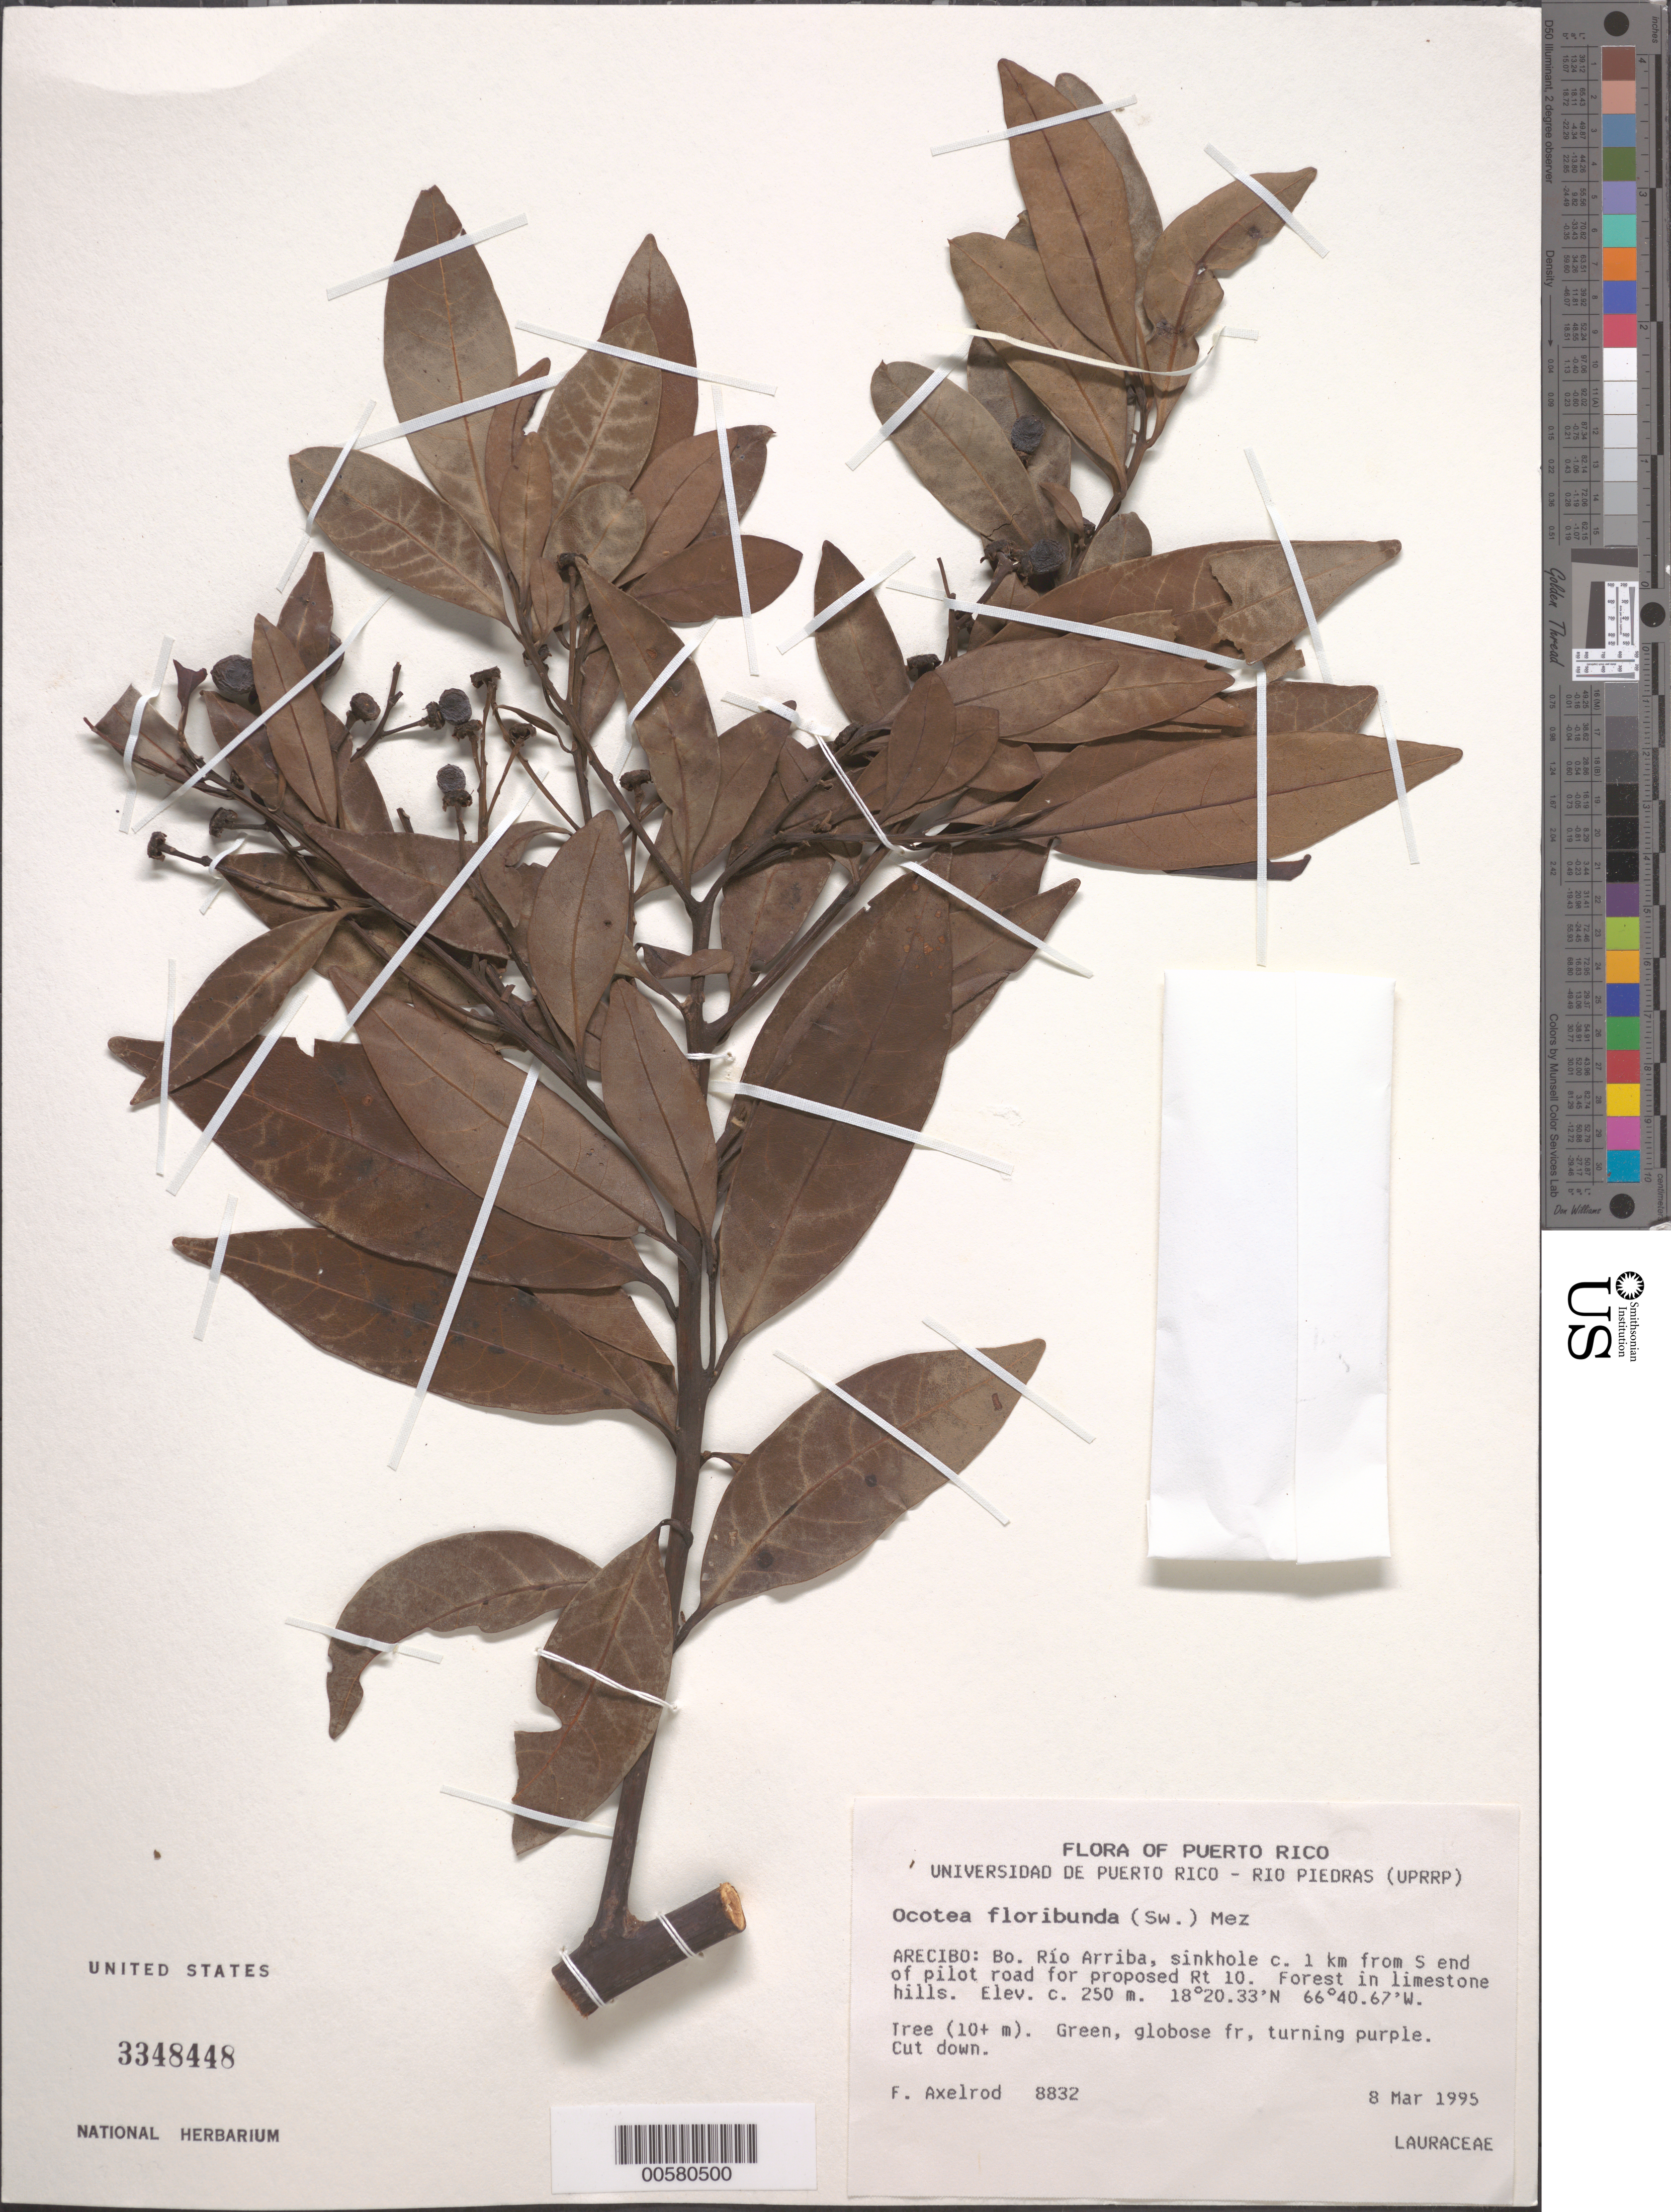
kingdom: Plantae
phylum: Tracheophyta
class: Magnoliopsida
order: Laurales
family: Lauraceae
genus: Ocotea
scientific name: Ocotea floribunda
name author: (Sw.) Mez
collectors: F. S. Axelrod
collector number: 8832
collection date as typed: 08 Mar 1995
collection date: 1995-03-08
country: Puerto Rico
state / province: Arecibo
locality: Arecibo: Bo. Río Arriba, sinkhole, ca. 1 km from S end of pilot road for proposed Rt. 10.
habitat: Forest in limestone hills.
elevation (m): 250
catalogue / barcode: US 3348448